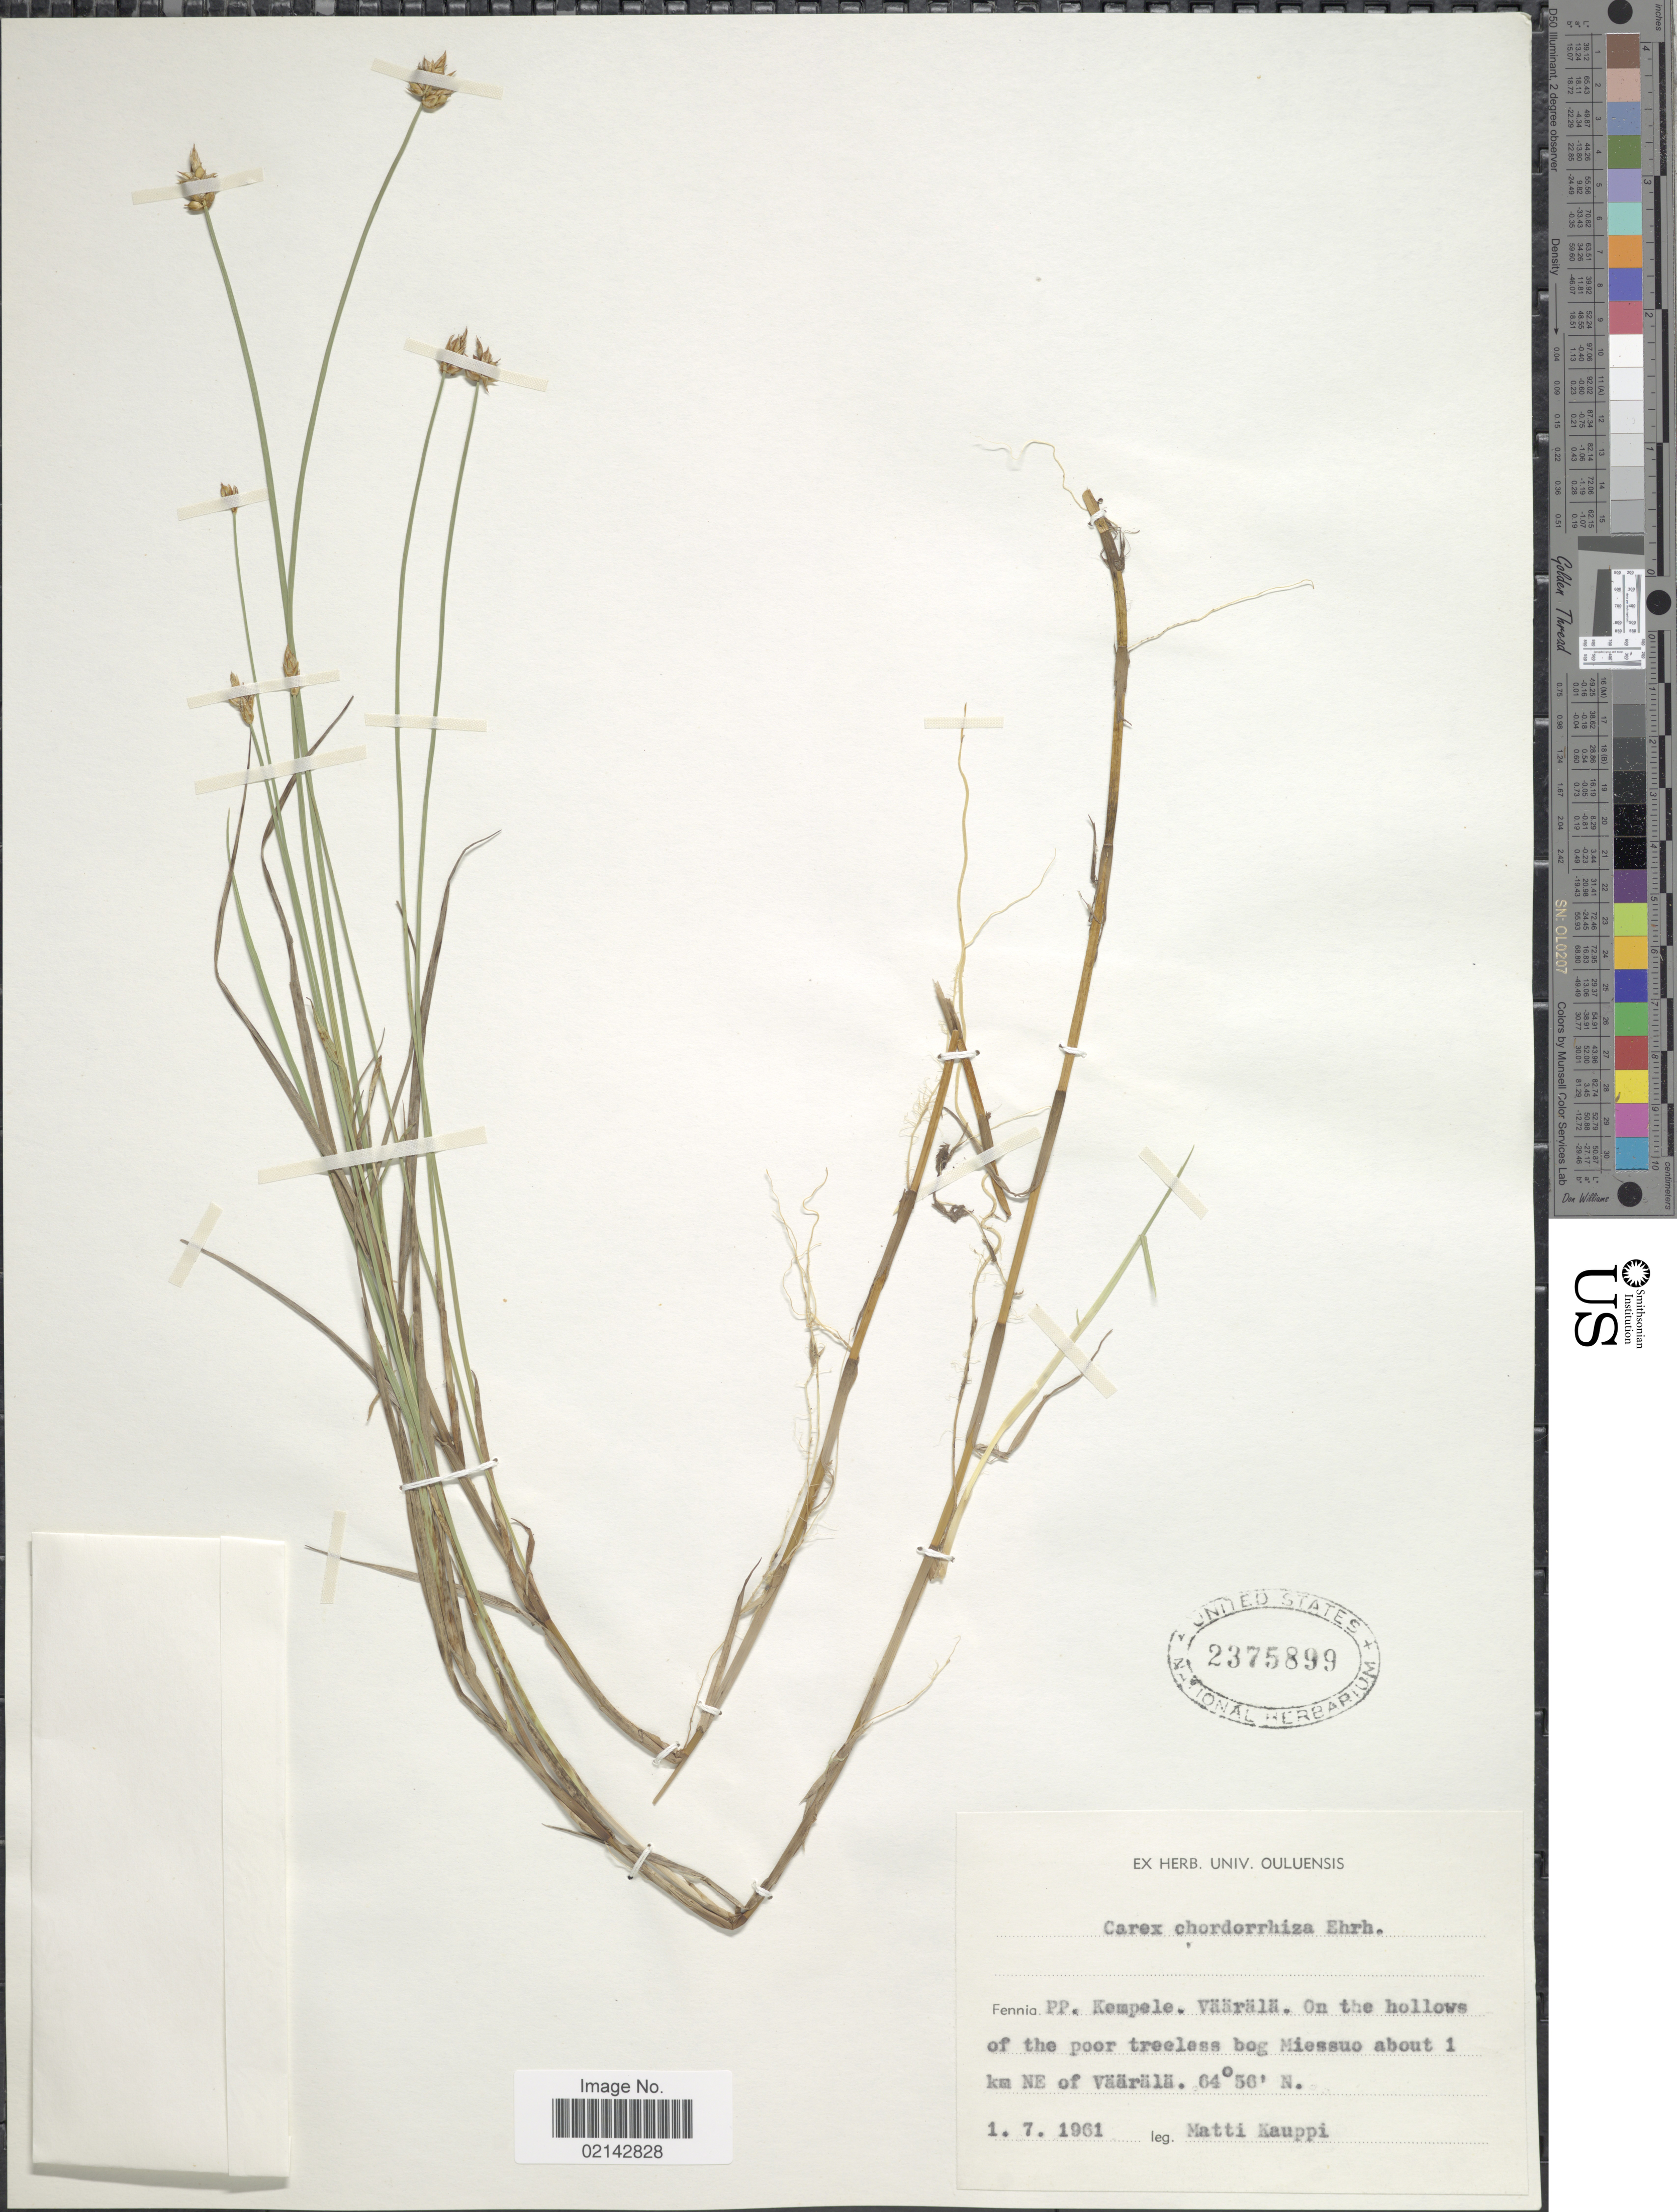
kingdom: Plantae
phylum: Tracheophyta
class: Liliopsida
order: Poales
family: Cyperaceae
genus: Carex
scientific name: Carex chordorrhiza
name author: L. f.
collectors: M. Kauppi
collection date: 1961-07-01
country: Finland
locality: Fennia PP. Kempele, Vaarala, on the hollows of the poor treeless bog Miessuo about 1 km NE of Vaarala.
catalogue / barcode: US 2375899